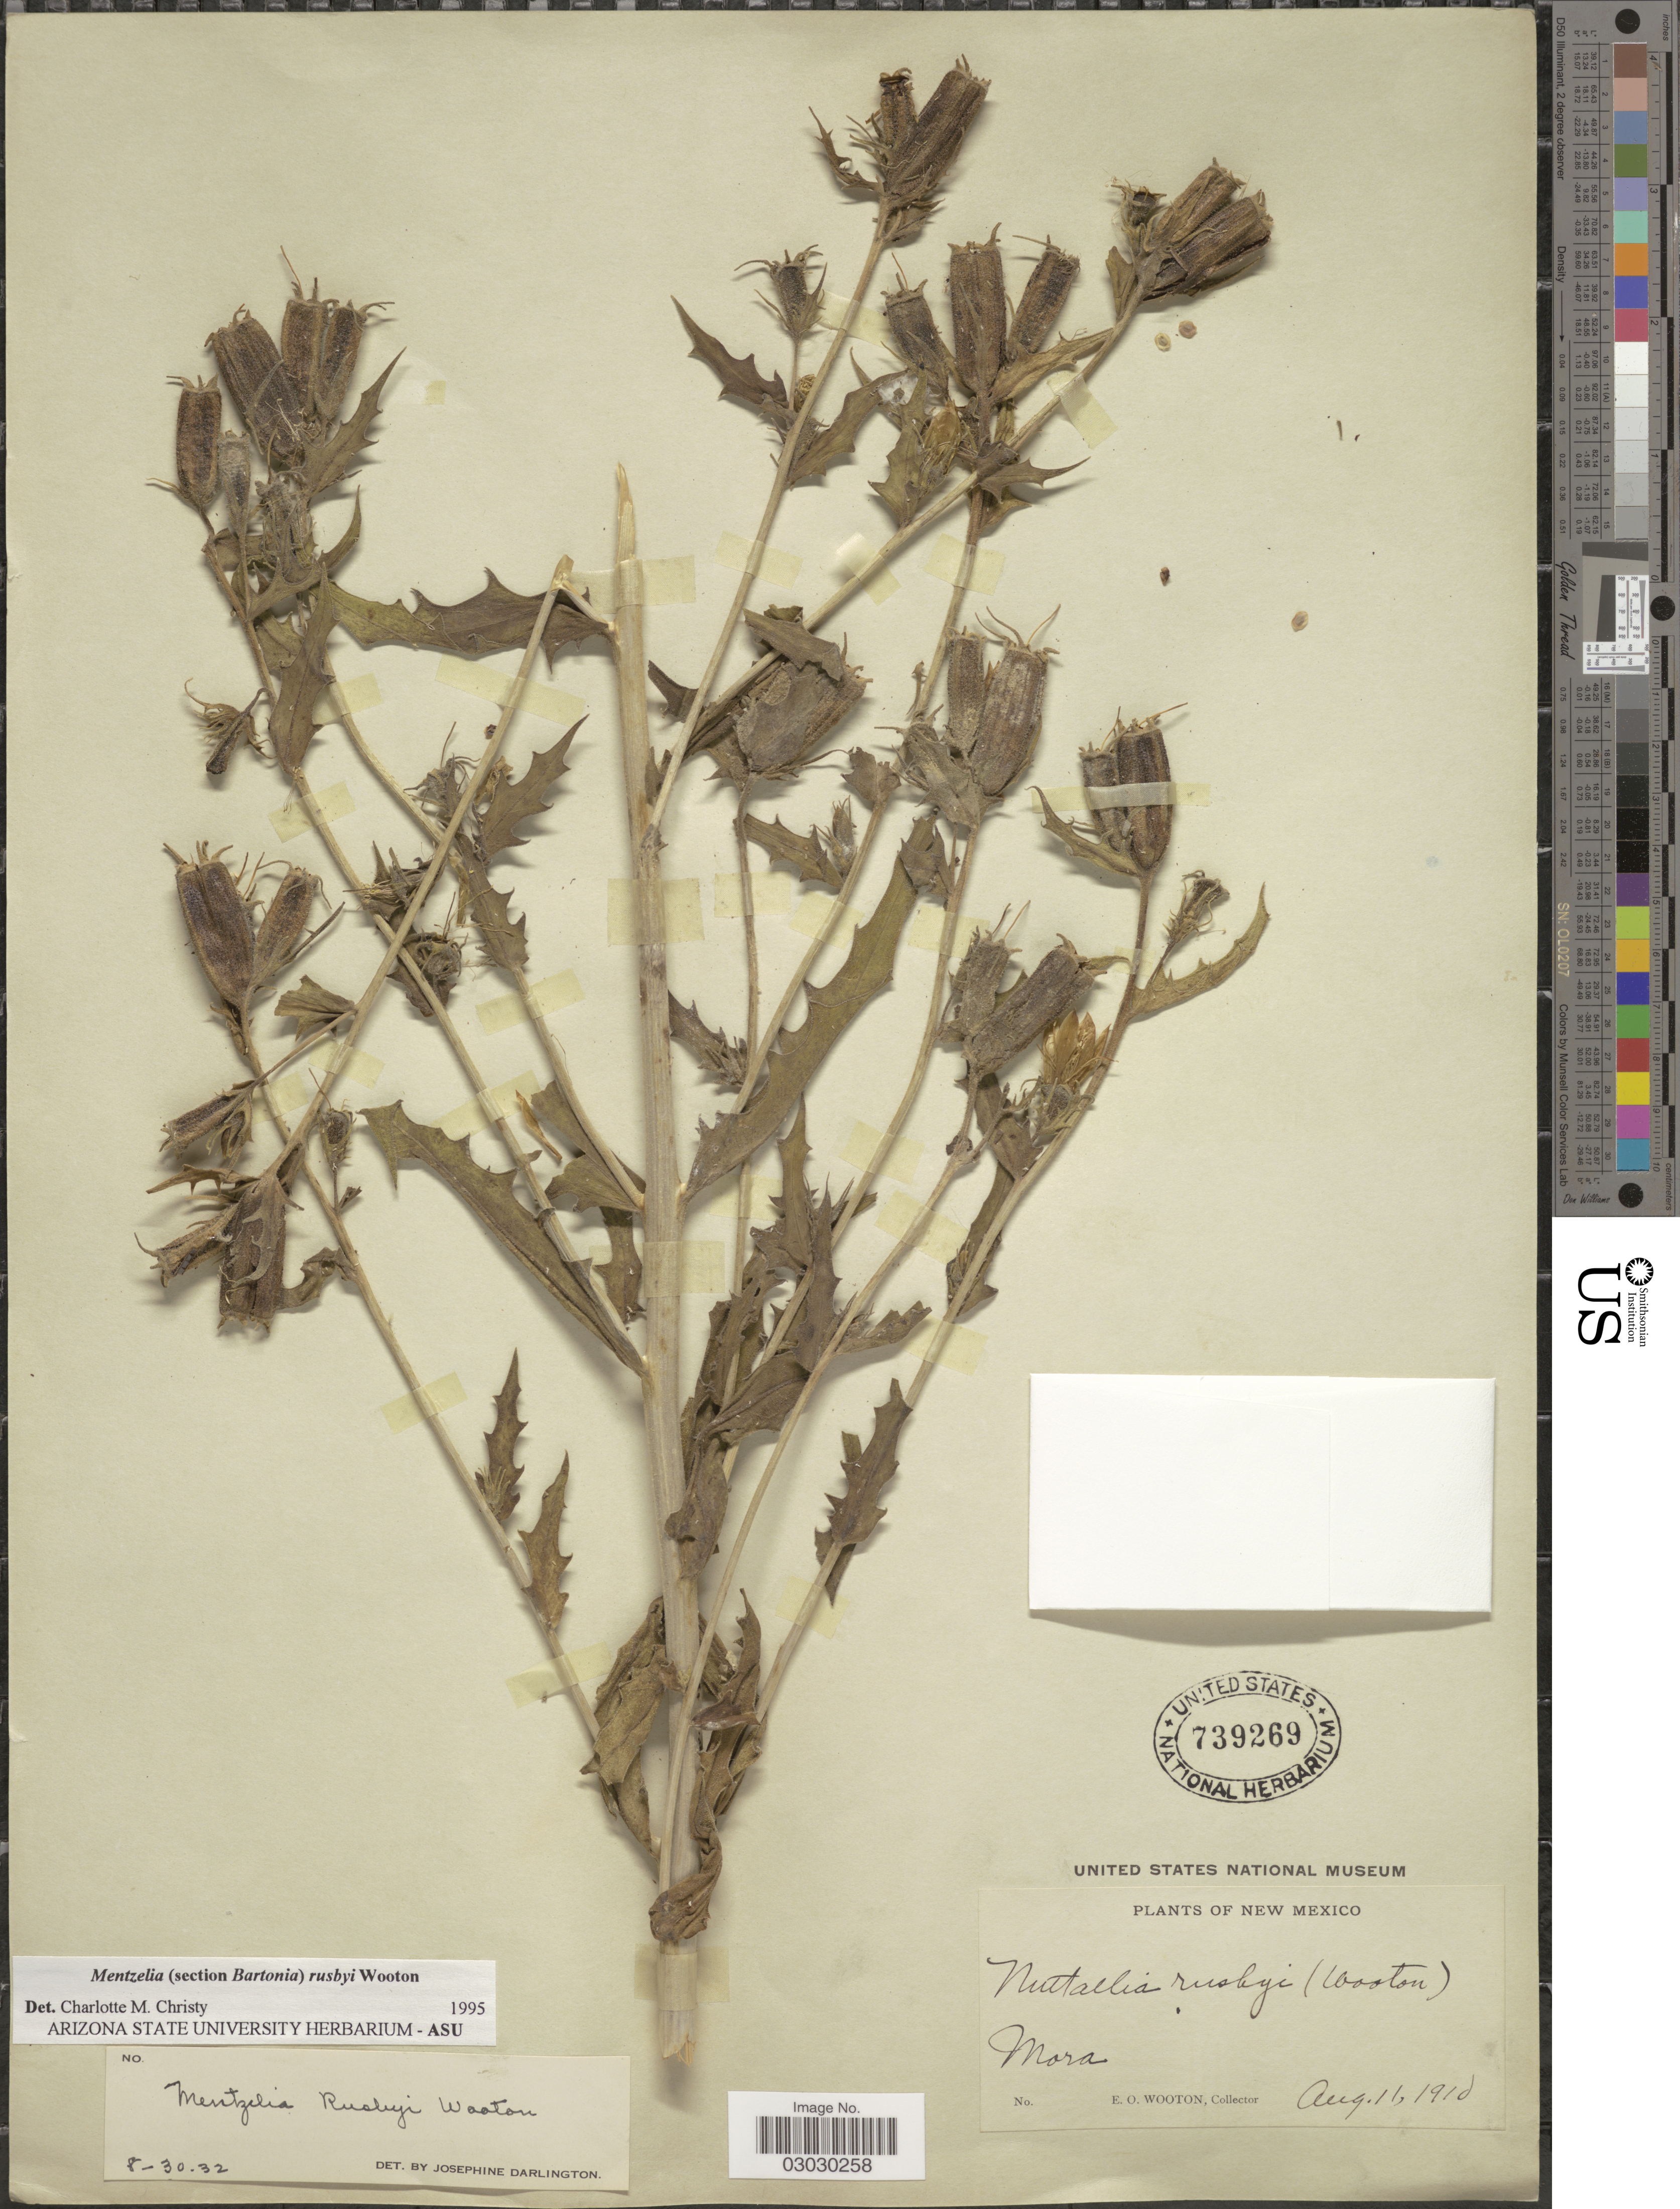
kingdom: Plantae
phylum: Tracheophyta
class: Magnoliopsida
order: Cornales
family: Loasaceae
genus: Mentzelia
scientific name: Mentzelia rusbyi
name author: Wooton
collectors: E. O. Wooton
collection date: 1910-08-11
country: United States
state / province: New Mexico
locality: Mora.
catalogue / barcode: US 739269